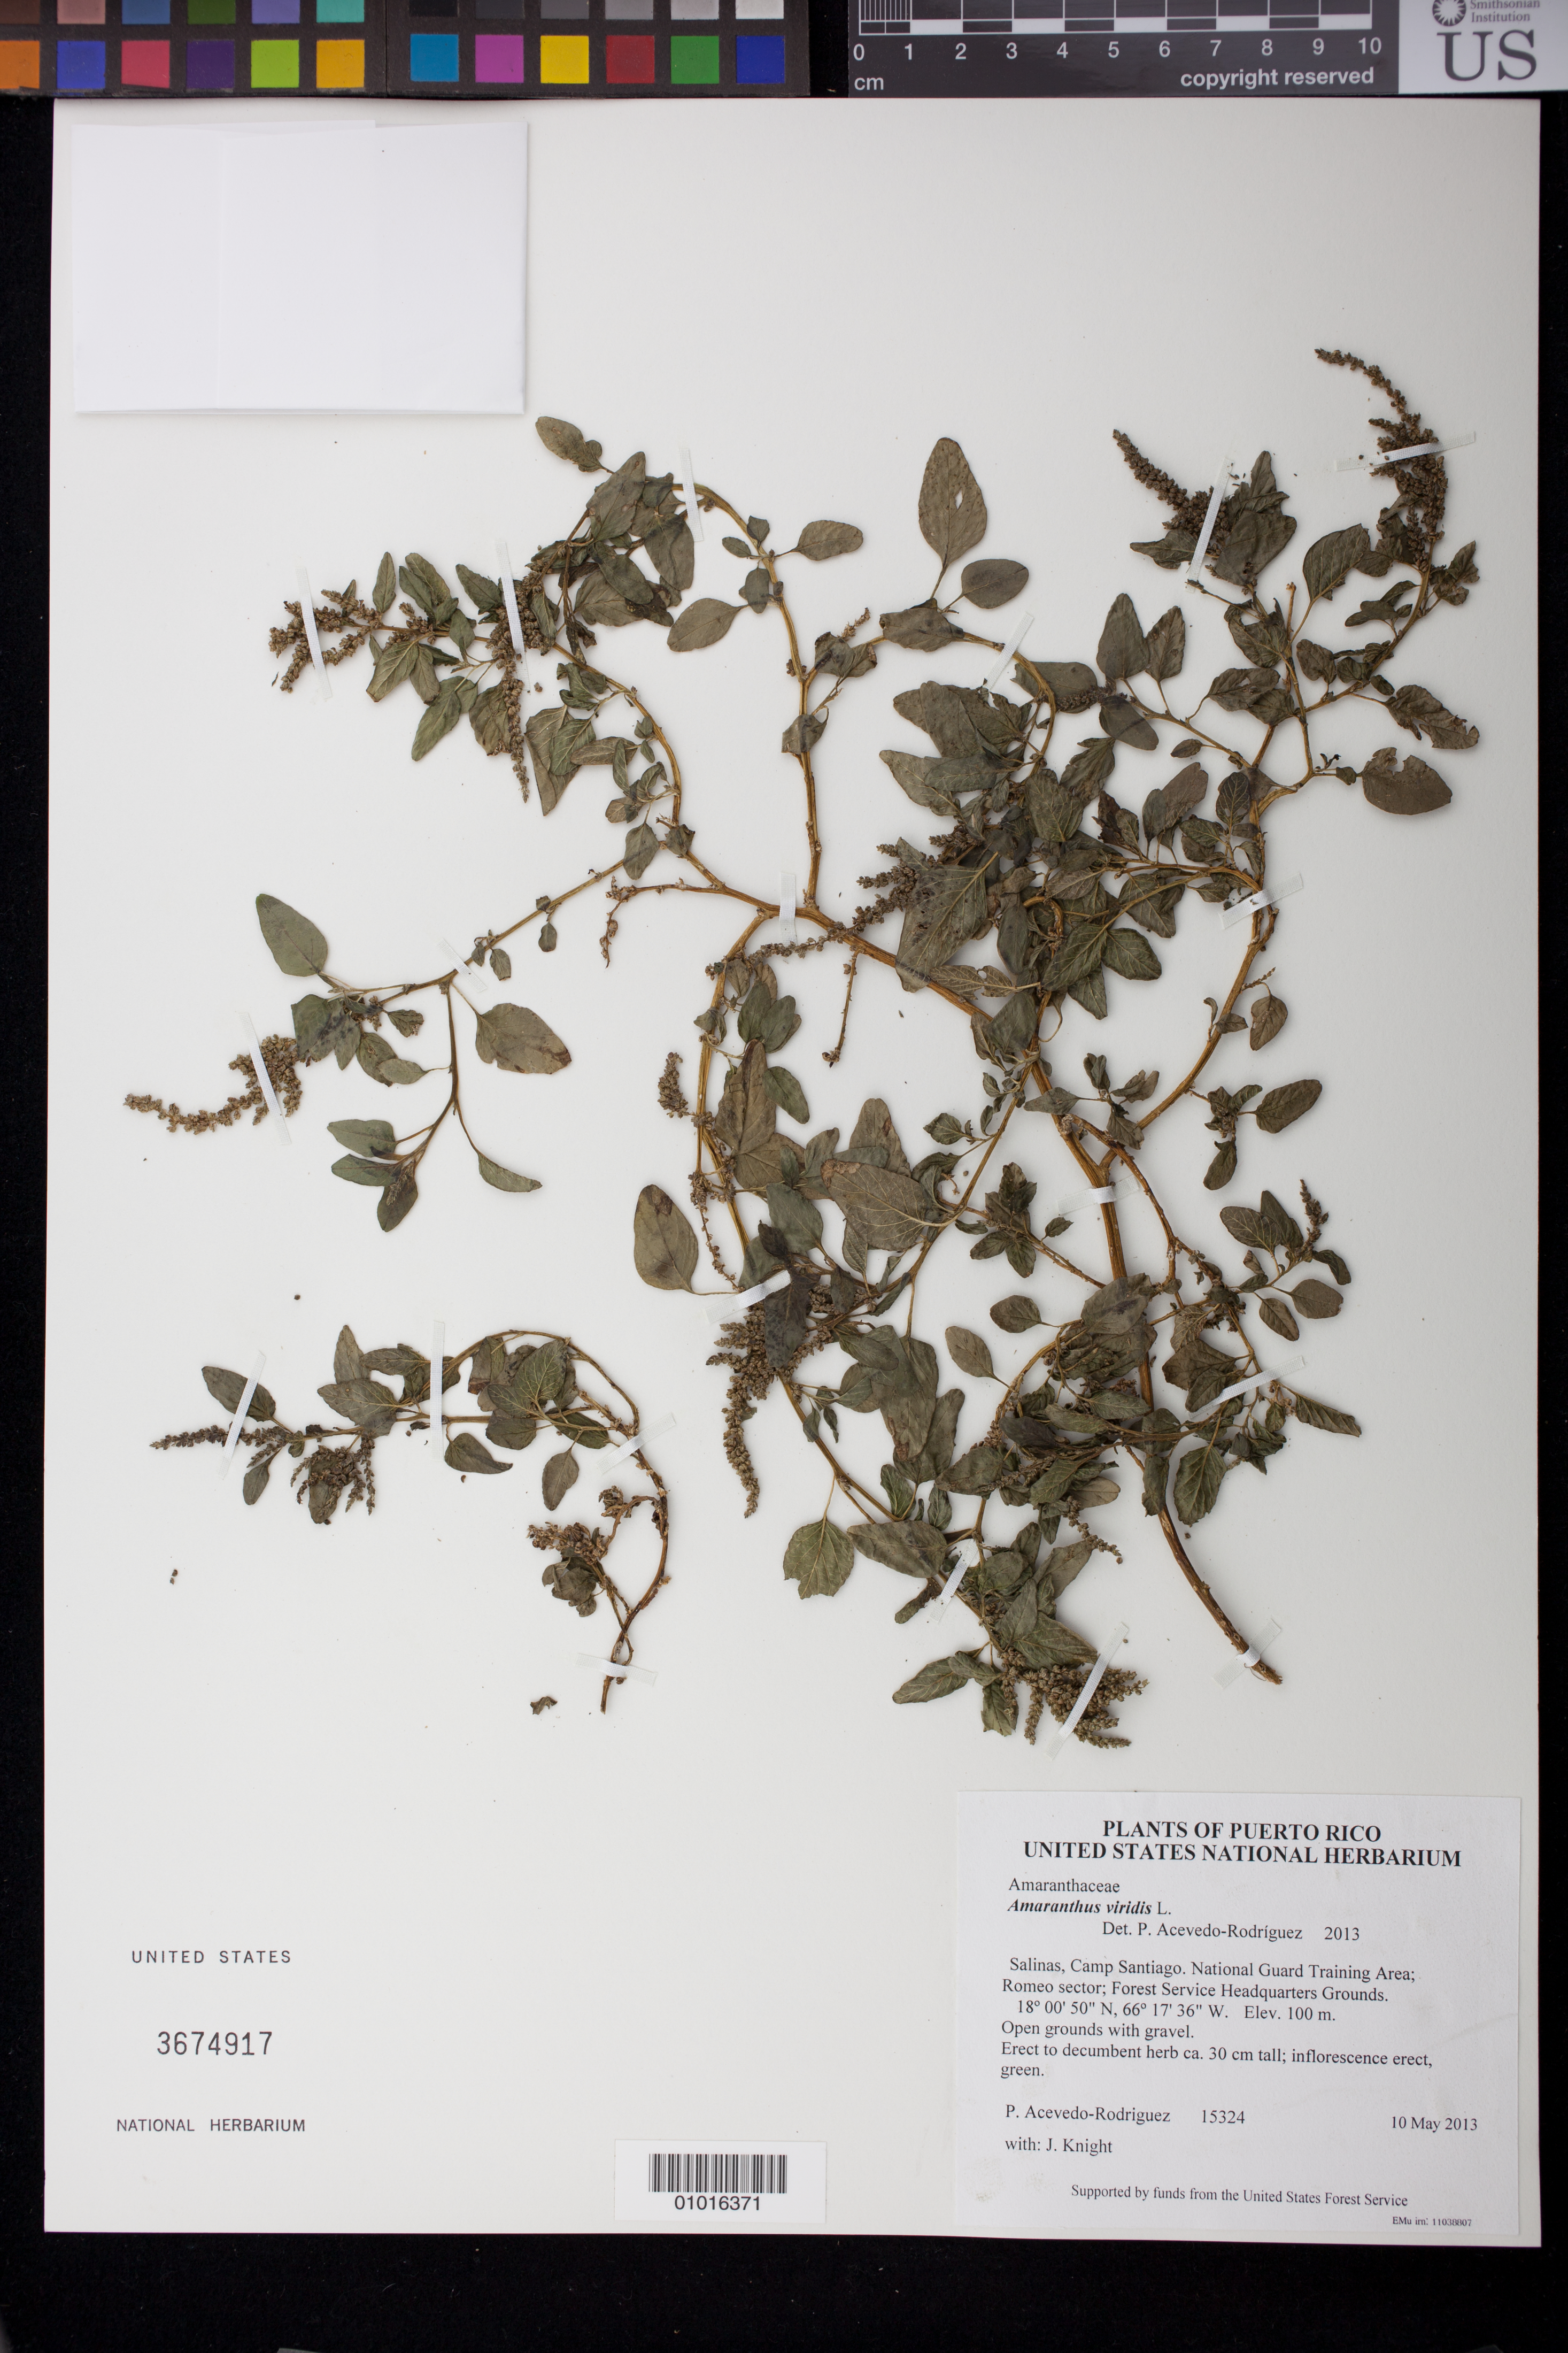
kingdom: Plantae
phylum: Tracheophyta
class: Magnoliopsida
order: Caryophyllales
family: Amaranthaceae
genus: Amaranthus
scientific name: Amaranthus viridis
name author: L.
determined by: Acevedo-Rodríguez, P., (BOT), Smithsonian Institution - National Museum of Natural History (UNITED STATES)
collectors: P. Acevedo-Rodr. & J. Knight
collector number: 15324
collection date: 2013-05-10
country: Puerto Rico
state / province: Salinas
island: Puerto Rico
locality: Camp Santiago. National Guard Training Area; Romeo sector; Forest Service Headquarters Grounds.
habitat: Open grounds with gravel.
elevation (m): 100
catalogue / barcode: US 3674917